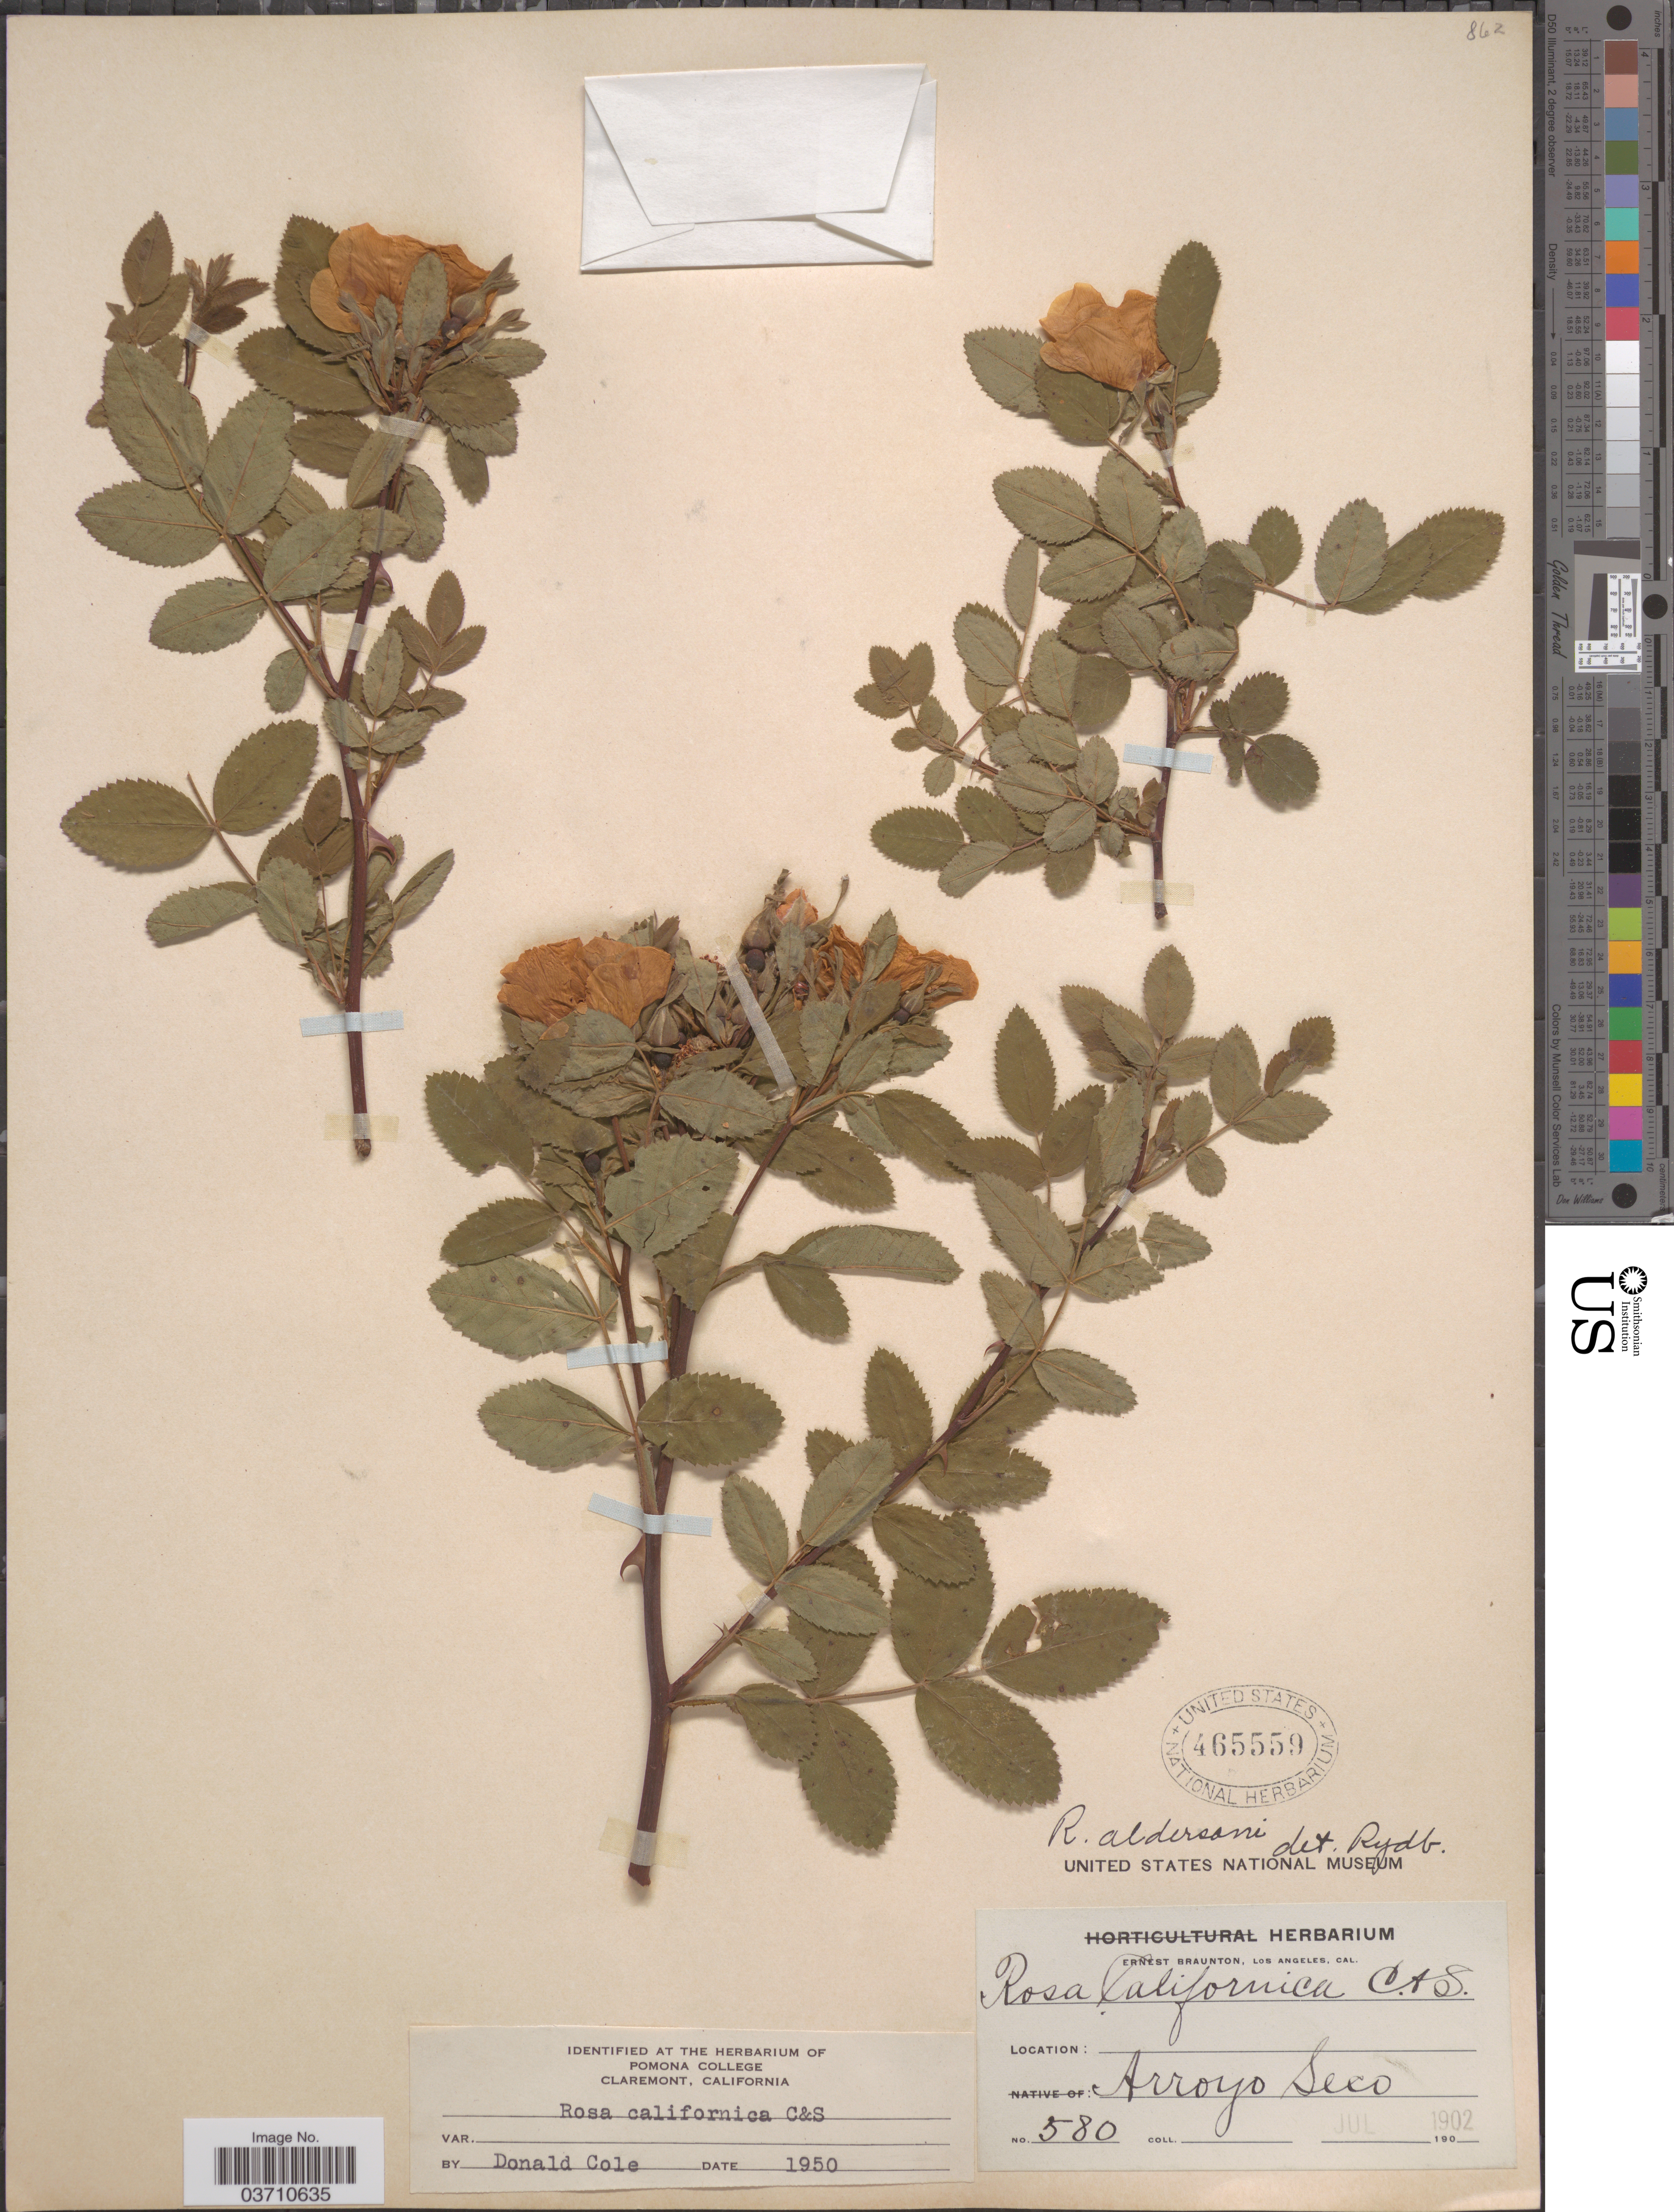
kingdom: Plantae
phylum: Tracheophyta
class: Magnoliopsida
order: Rosales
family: Rosaceae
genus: Rosa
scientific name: Rosa californica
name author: Cham. & Schltdl.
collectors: E. Braunton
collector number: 580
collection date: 1902-07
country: United States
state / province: California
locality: Arroyo Seco.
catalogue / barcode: US 465559